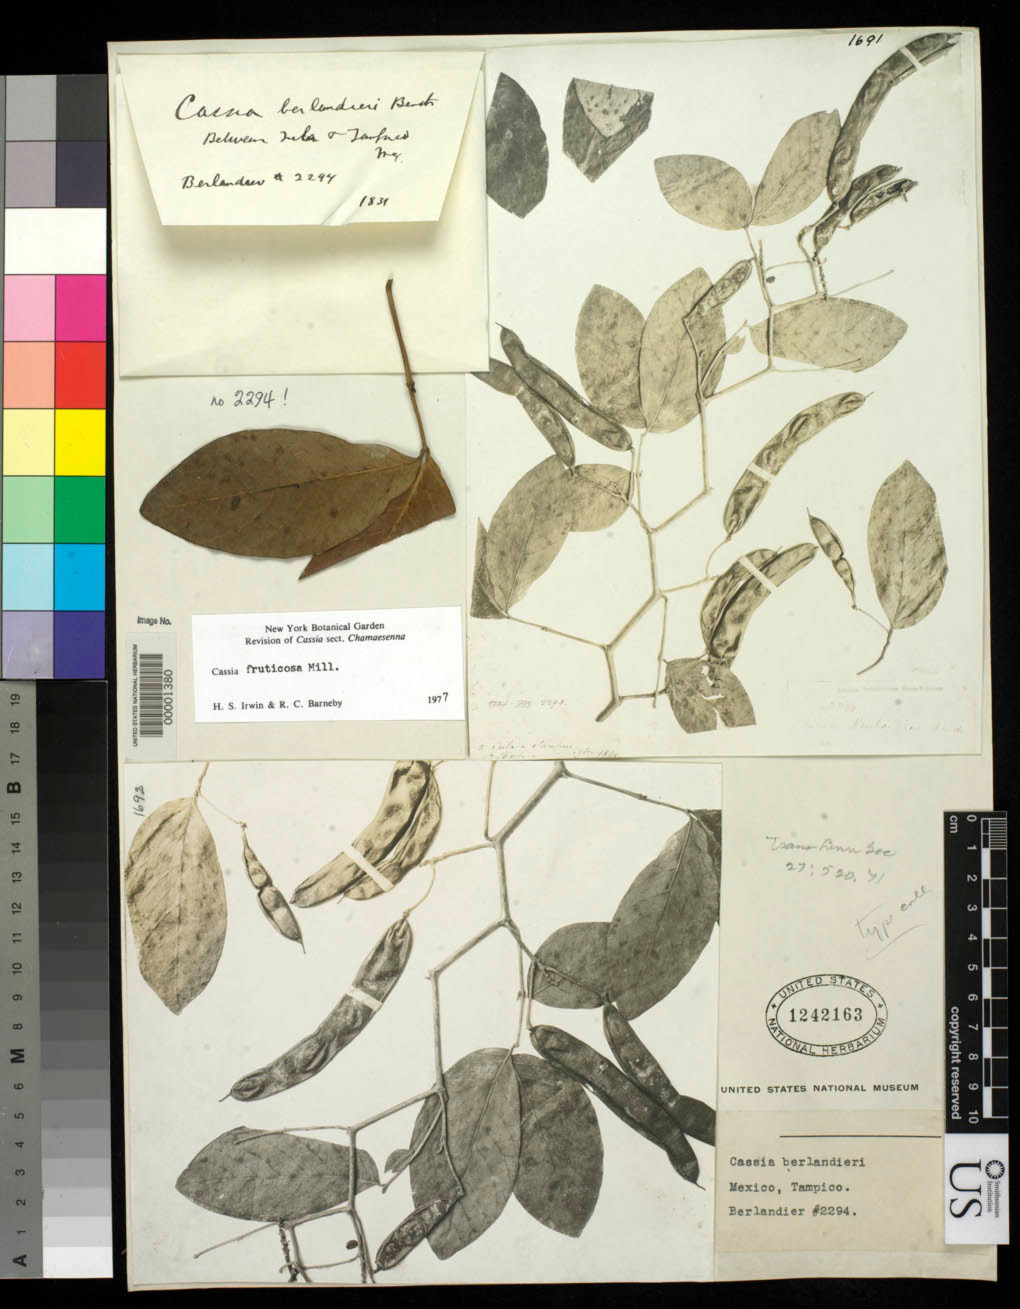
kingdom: Plantae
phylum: Tracheophyta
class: Magnoliopsida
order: Fabales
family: Fabaceae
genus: Cassia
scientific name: Cassia berlandieri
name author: Benth.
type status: Isolectotype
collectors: J. L. Berlandier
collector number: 2294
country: Mexico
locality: Prope Mirador.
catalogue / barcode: US 1242163